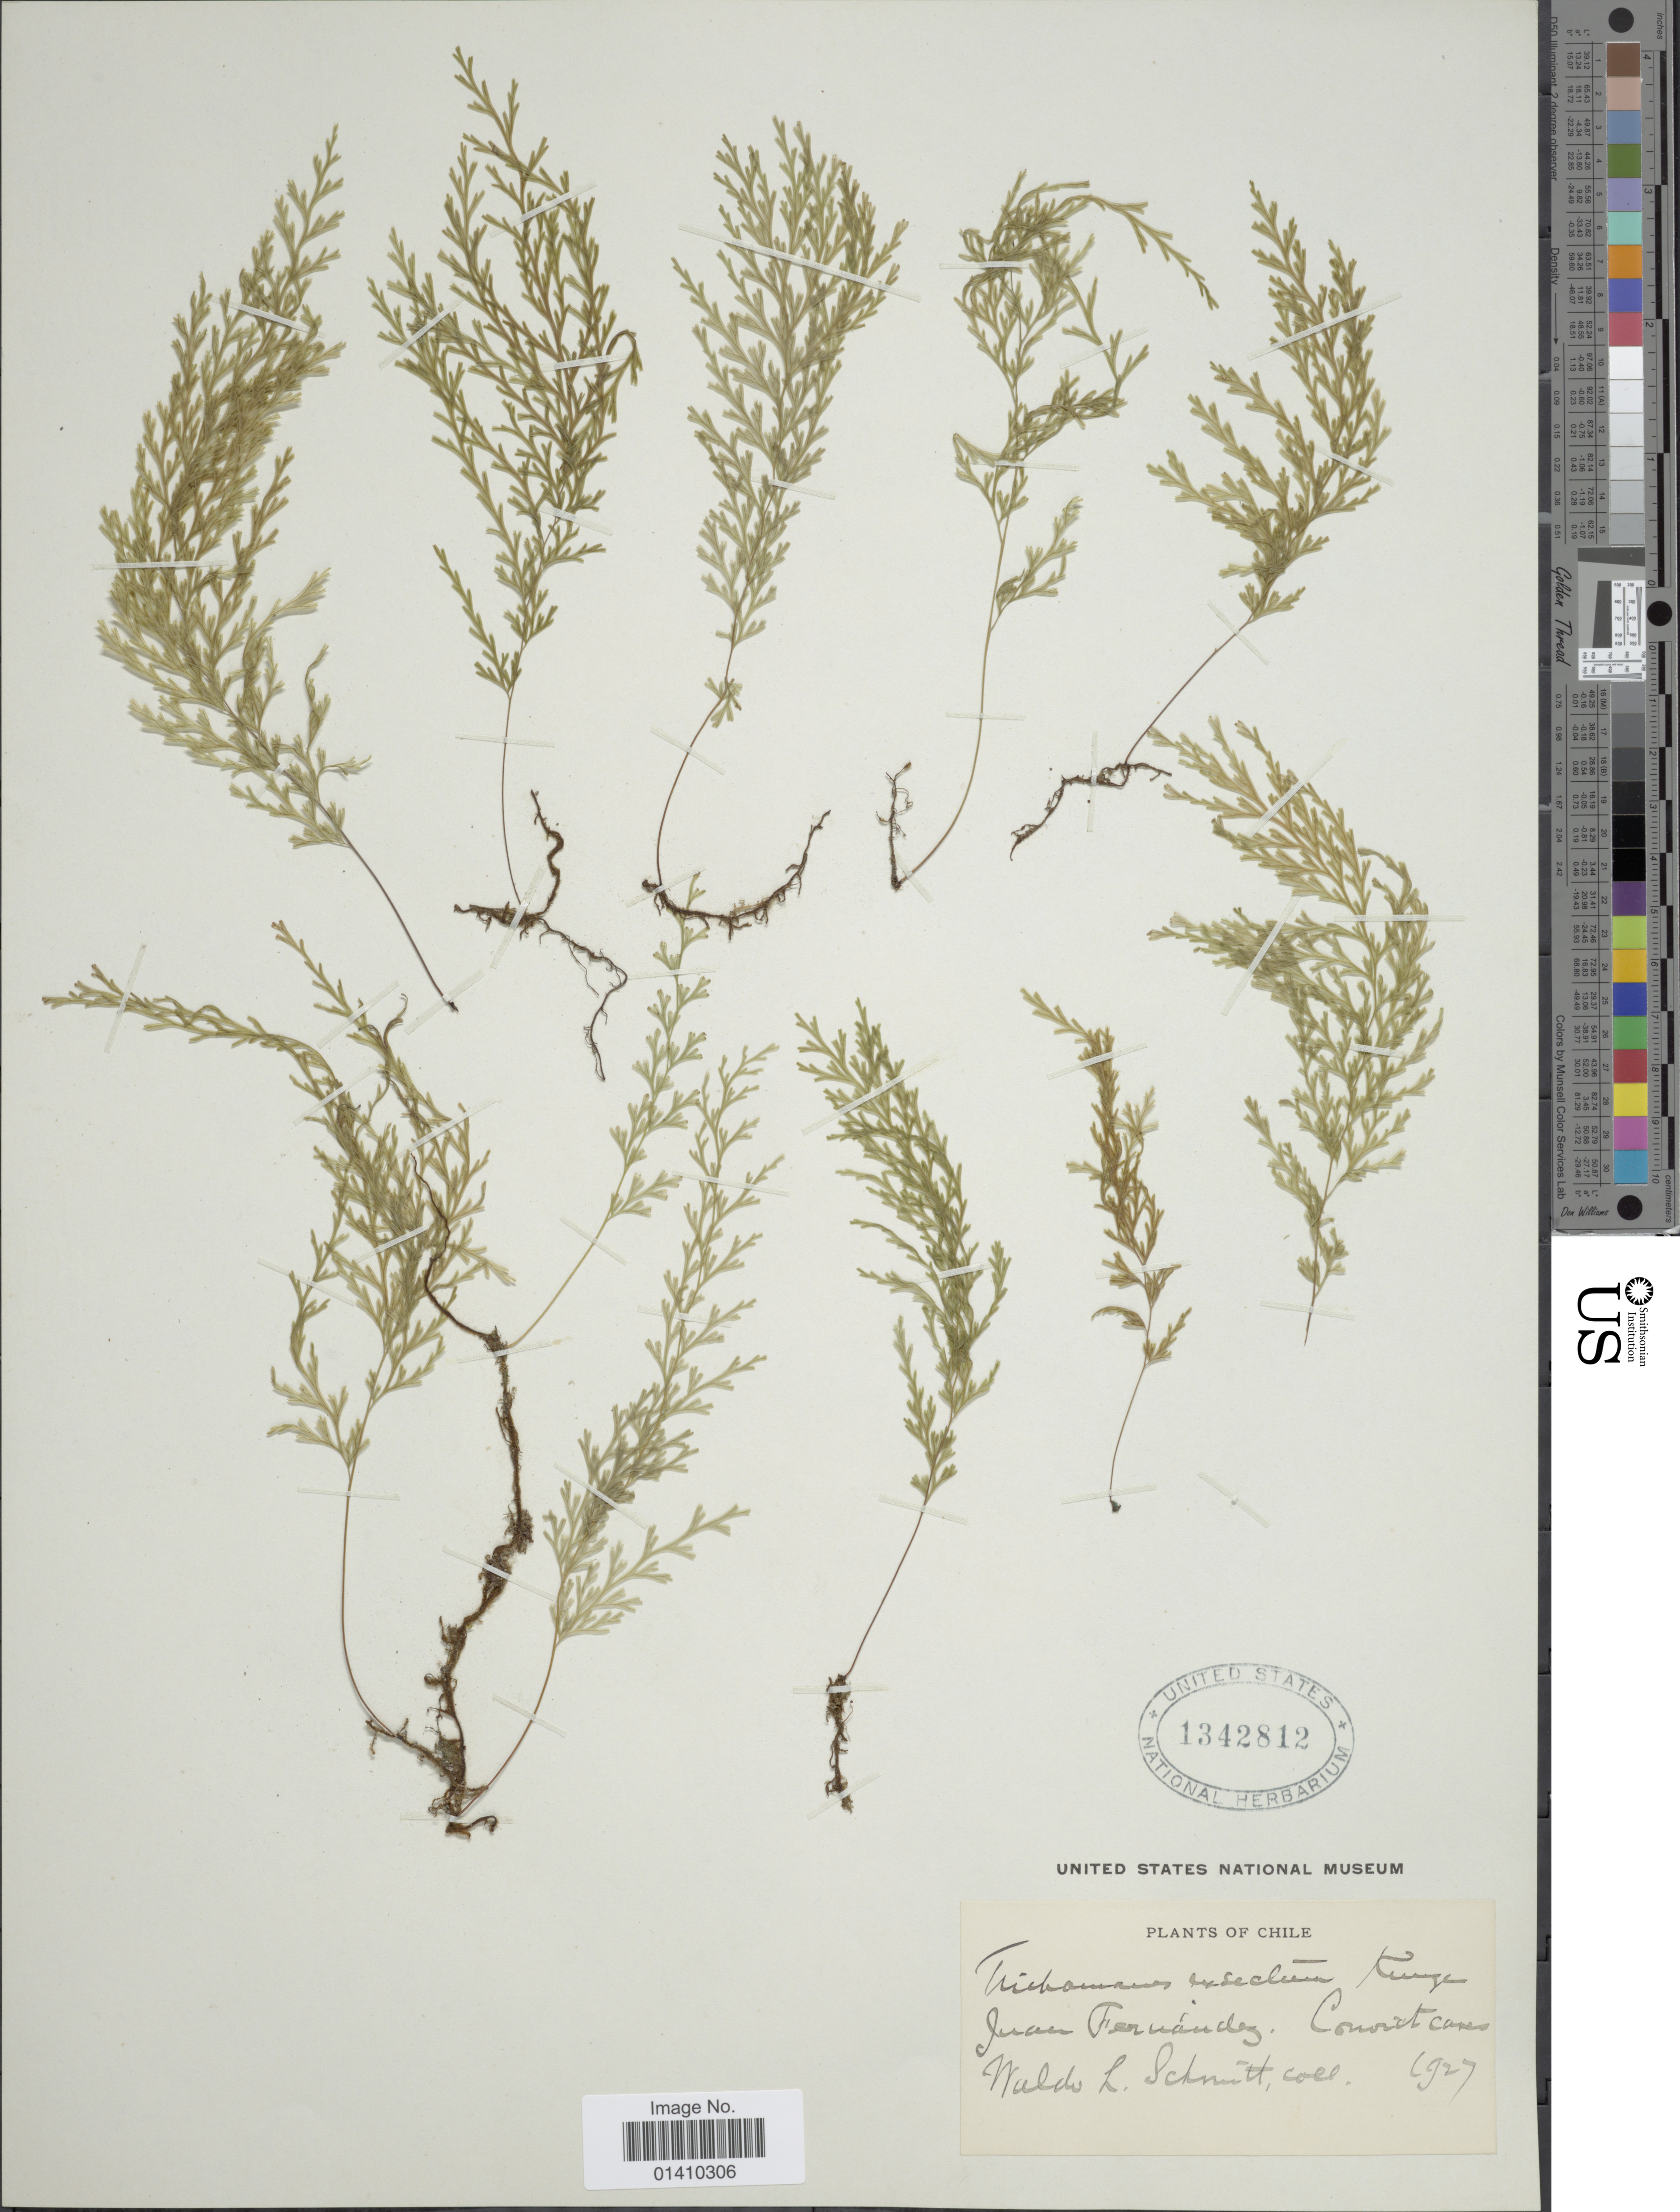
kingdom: Plantae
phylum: Tracheophyta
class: Polypodiopsida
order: Hymenophyllales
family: Hymenophyllaceae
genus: Polyphlebium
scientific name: Polyphlebium exsectum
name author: (Kunze) Ebihara & Dubuisson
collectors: W. L. Schmitt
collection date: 1927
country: Chile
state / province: Valparaíso (V)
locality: Juan Fernandez, Convict caves.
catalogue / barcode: US 1342812